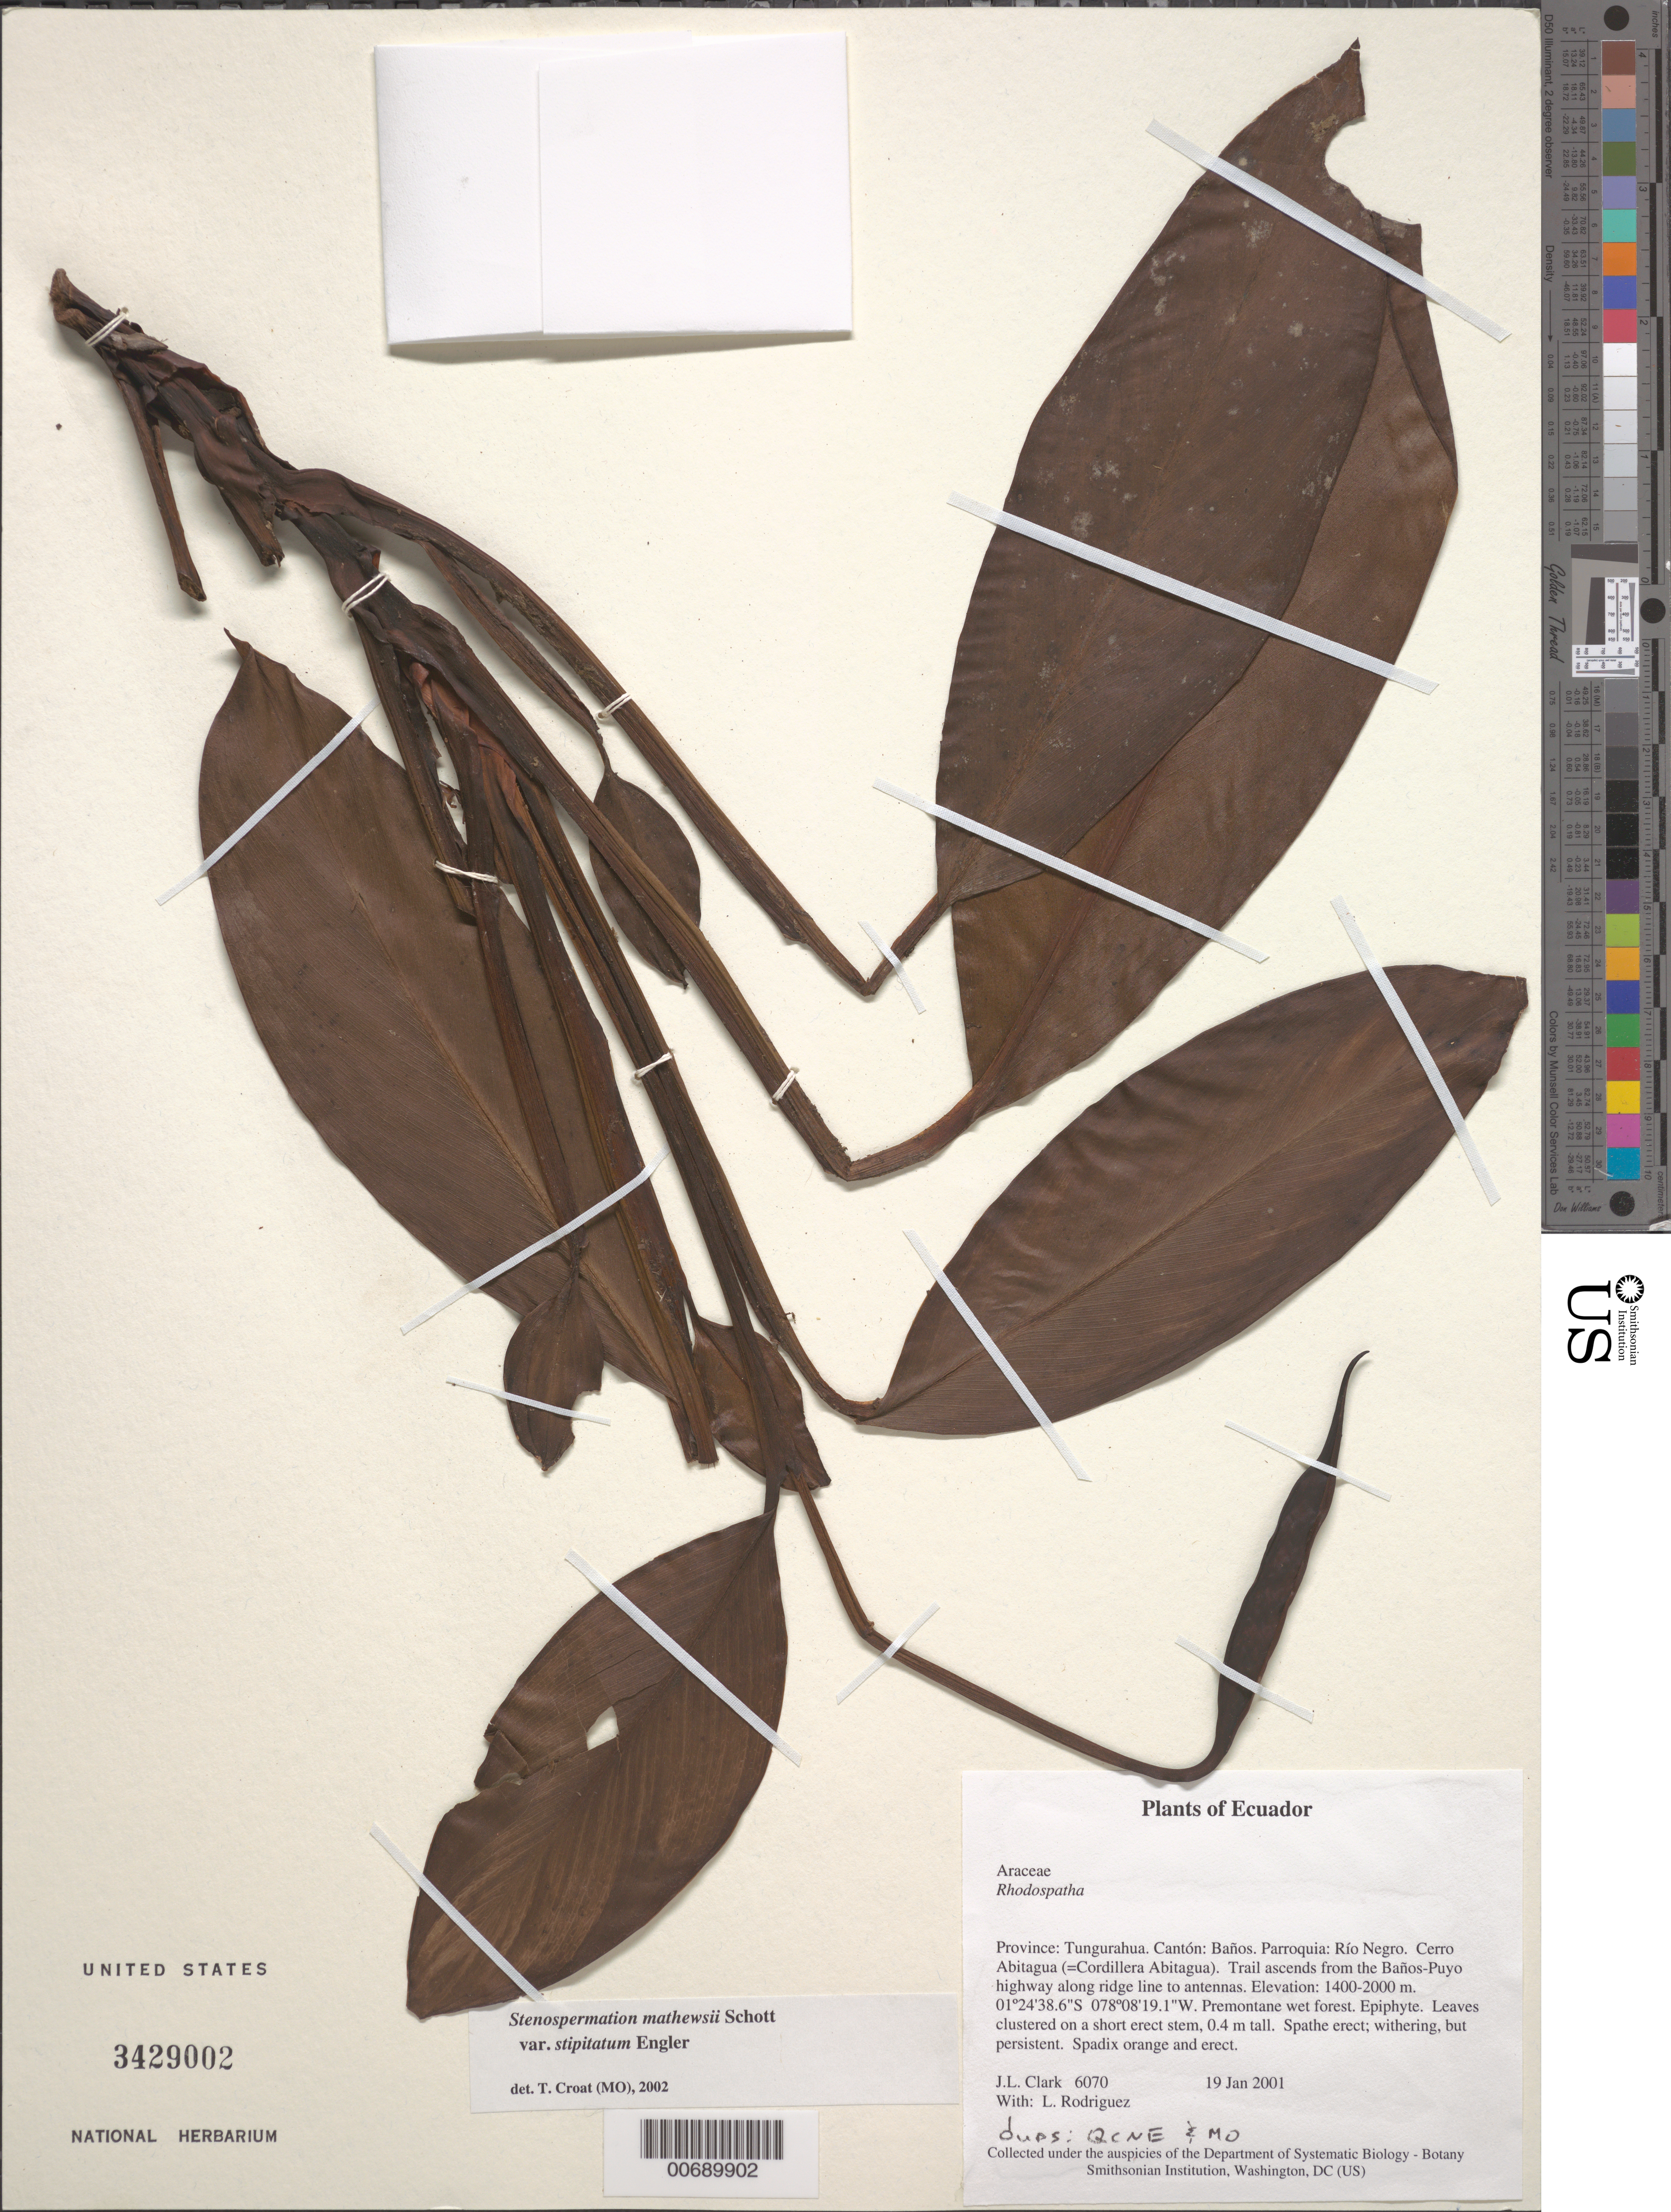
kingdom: Plantae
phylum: Tracheophyta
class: Liliopsida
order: Alismatales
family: Araceae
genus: Rhodospatha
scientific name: Rhodospatha sp.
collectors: J. L. Clark & L. Rodriguez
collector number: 6070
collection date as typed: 19 Jan 2001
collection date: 2001-01-19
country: Ecuador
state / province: Tungurahua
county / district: Baños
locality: Parroquia: Río Negro. Cerro Abitagua (=Cordillera Abitagua). Trail ascends from the Baños-Puyo highway along ridge line to antennas.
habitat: Premontane wet forest.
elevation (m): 1400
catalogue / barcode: US 3429002